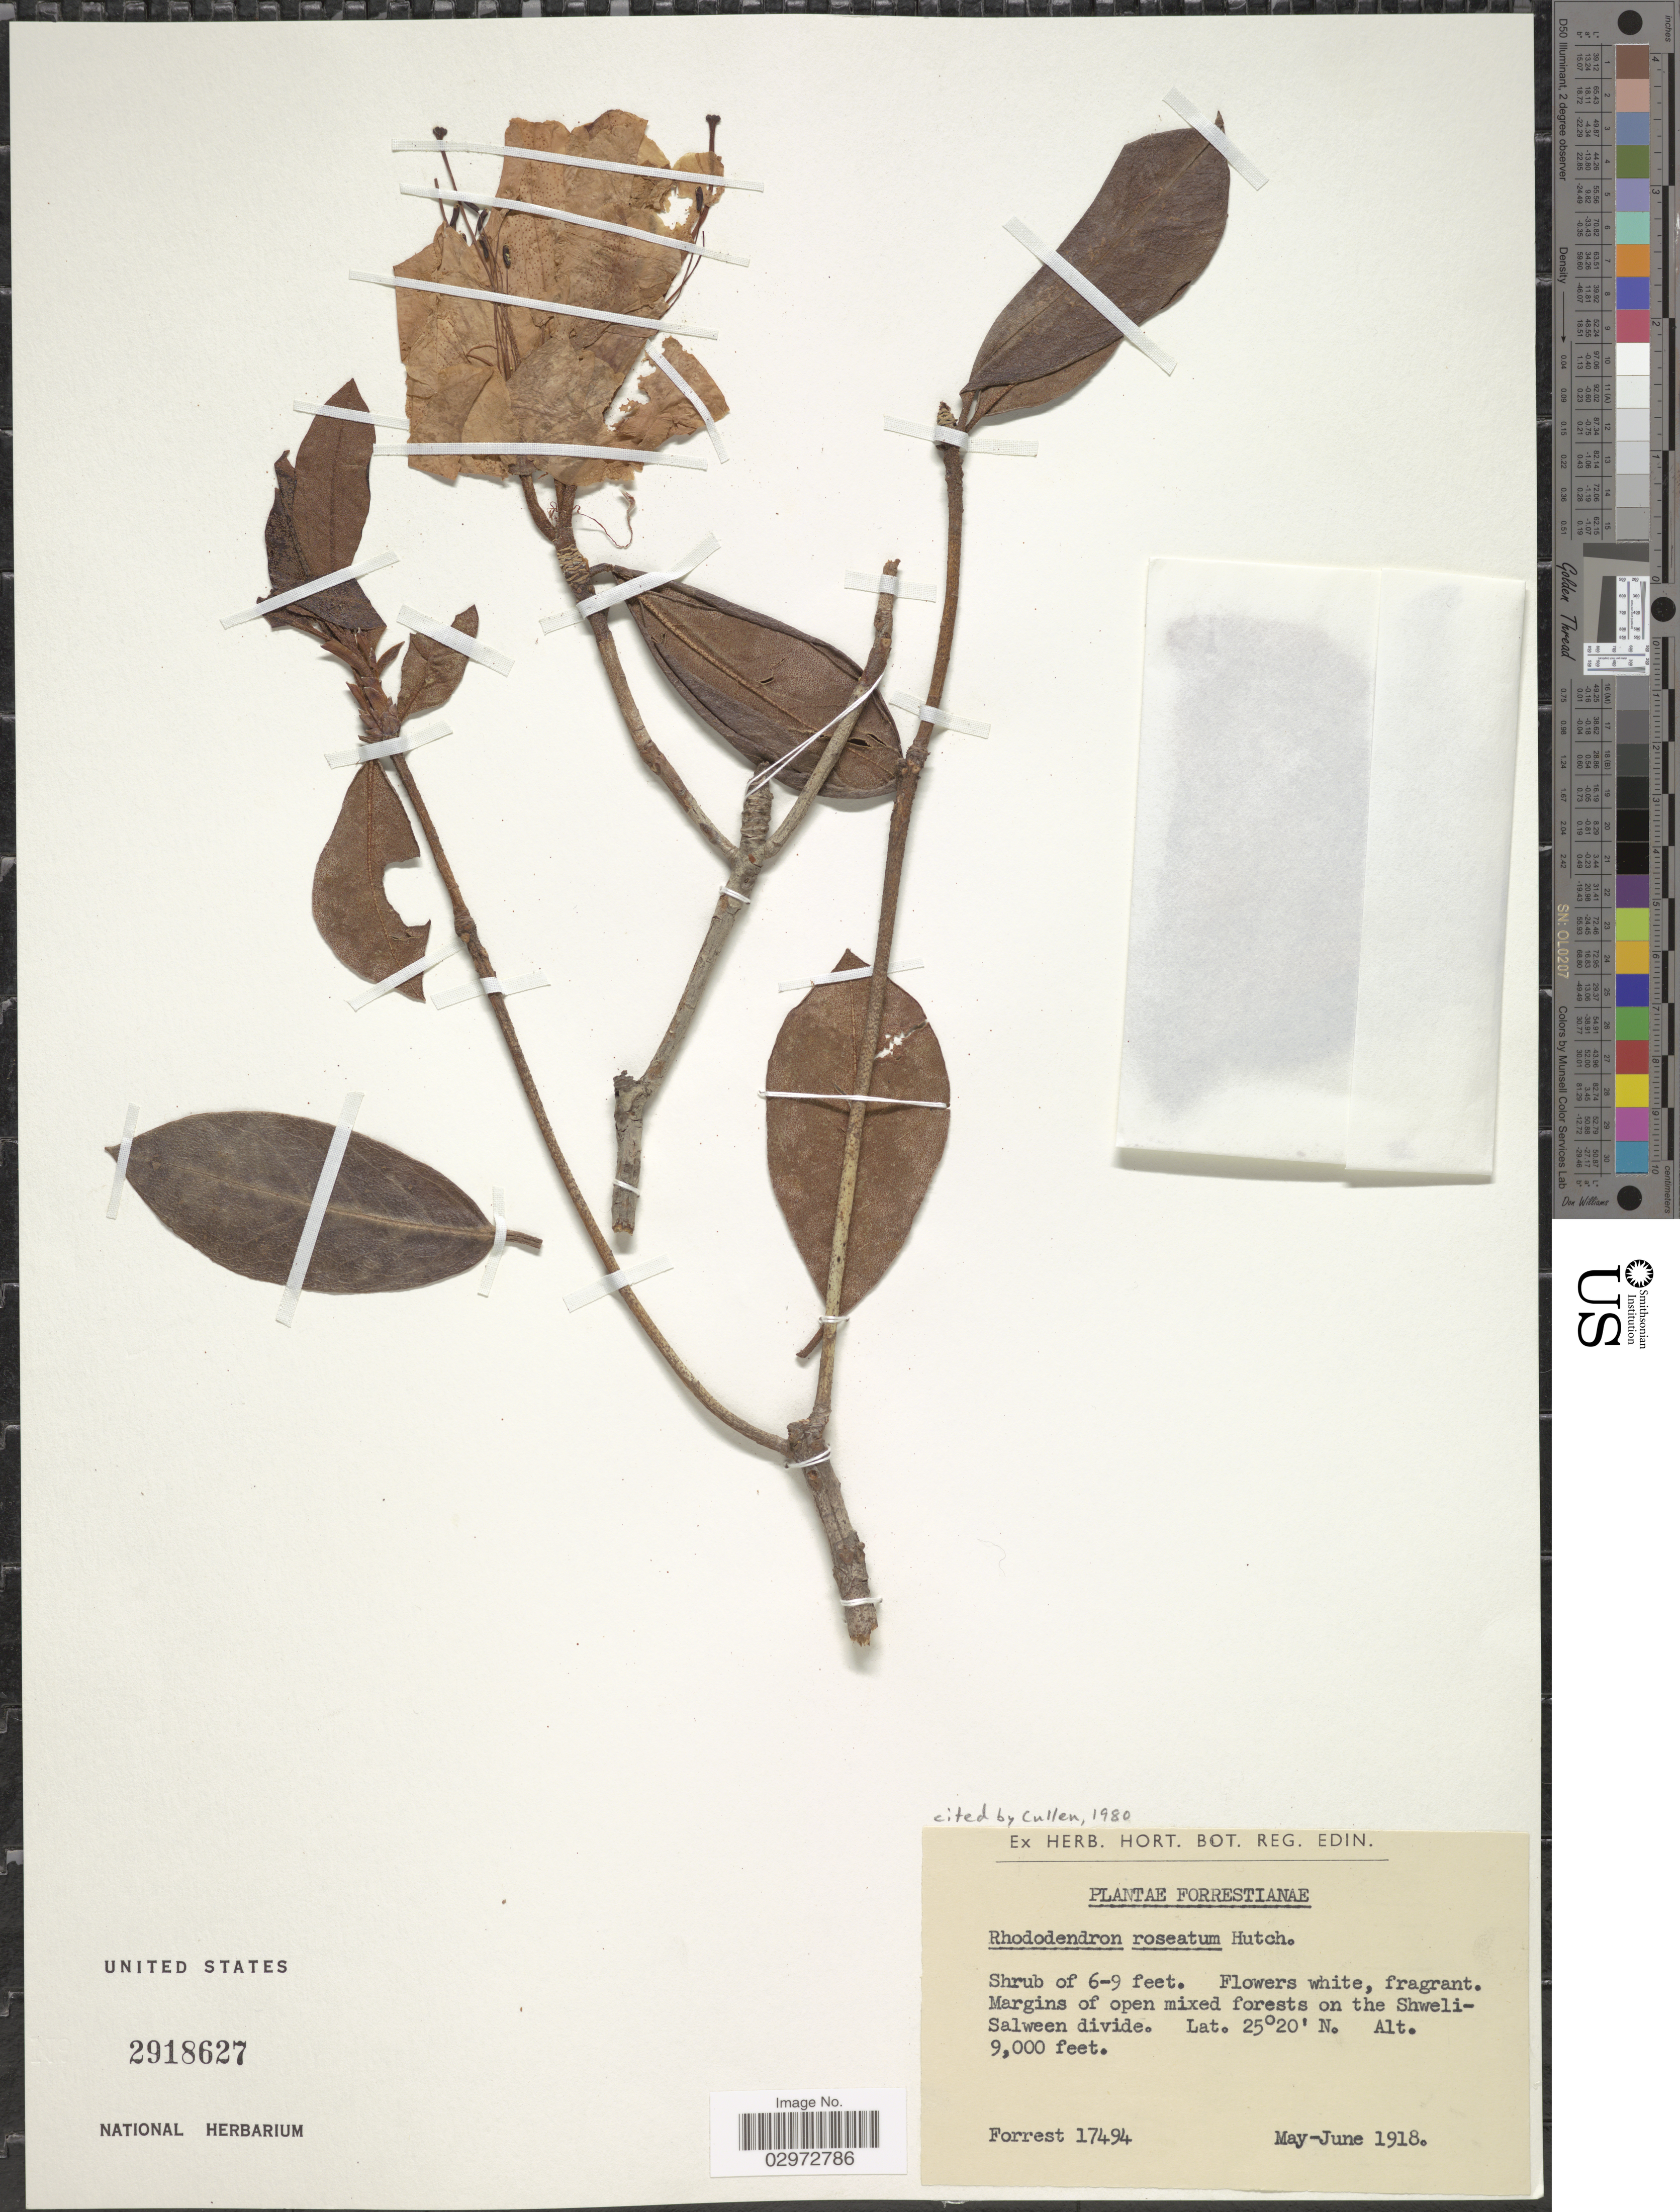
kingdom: Plantae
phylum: Tracheophyta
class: Magnoliopsida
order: Ericales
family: Ericaceae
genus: Rhododendron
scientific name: Rhododendron roseum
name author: (Loisel.) Rehder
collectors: -. Forrest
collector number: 17494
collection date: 1918-05/1918-06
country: China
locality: Margins of open mixed forests on the Shweli-Salween divide.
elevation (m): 2743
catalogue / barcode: US 2918627